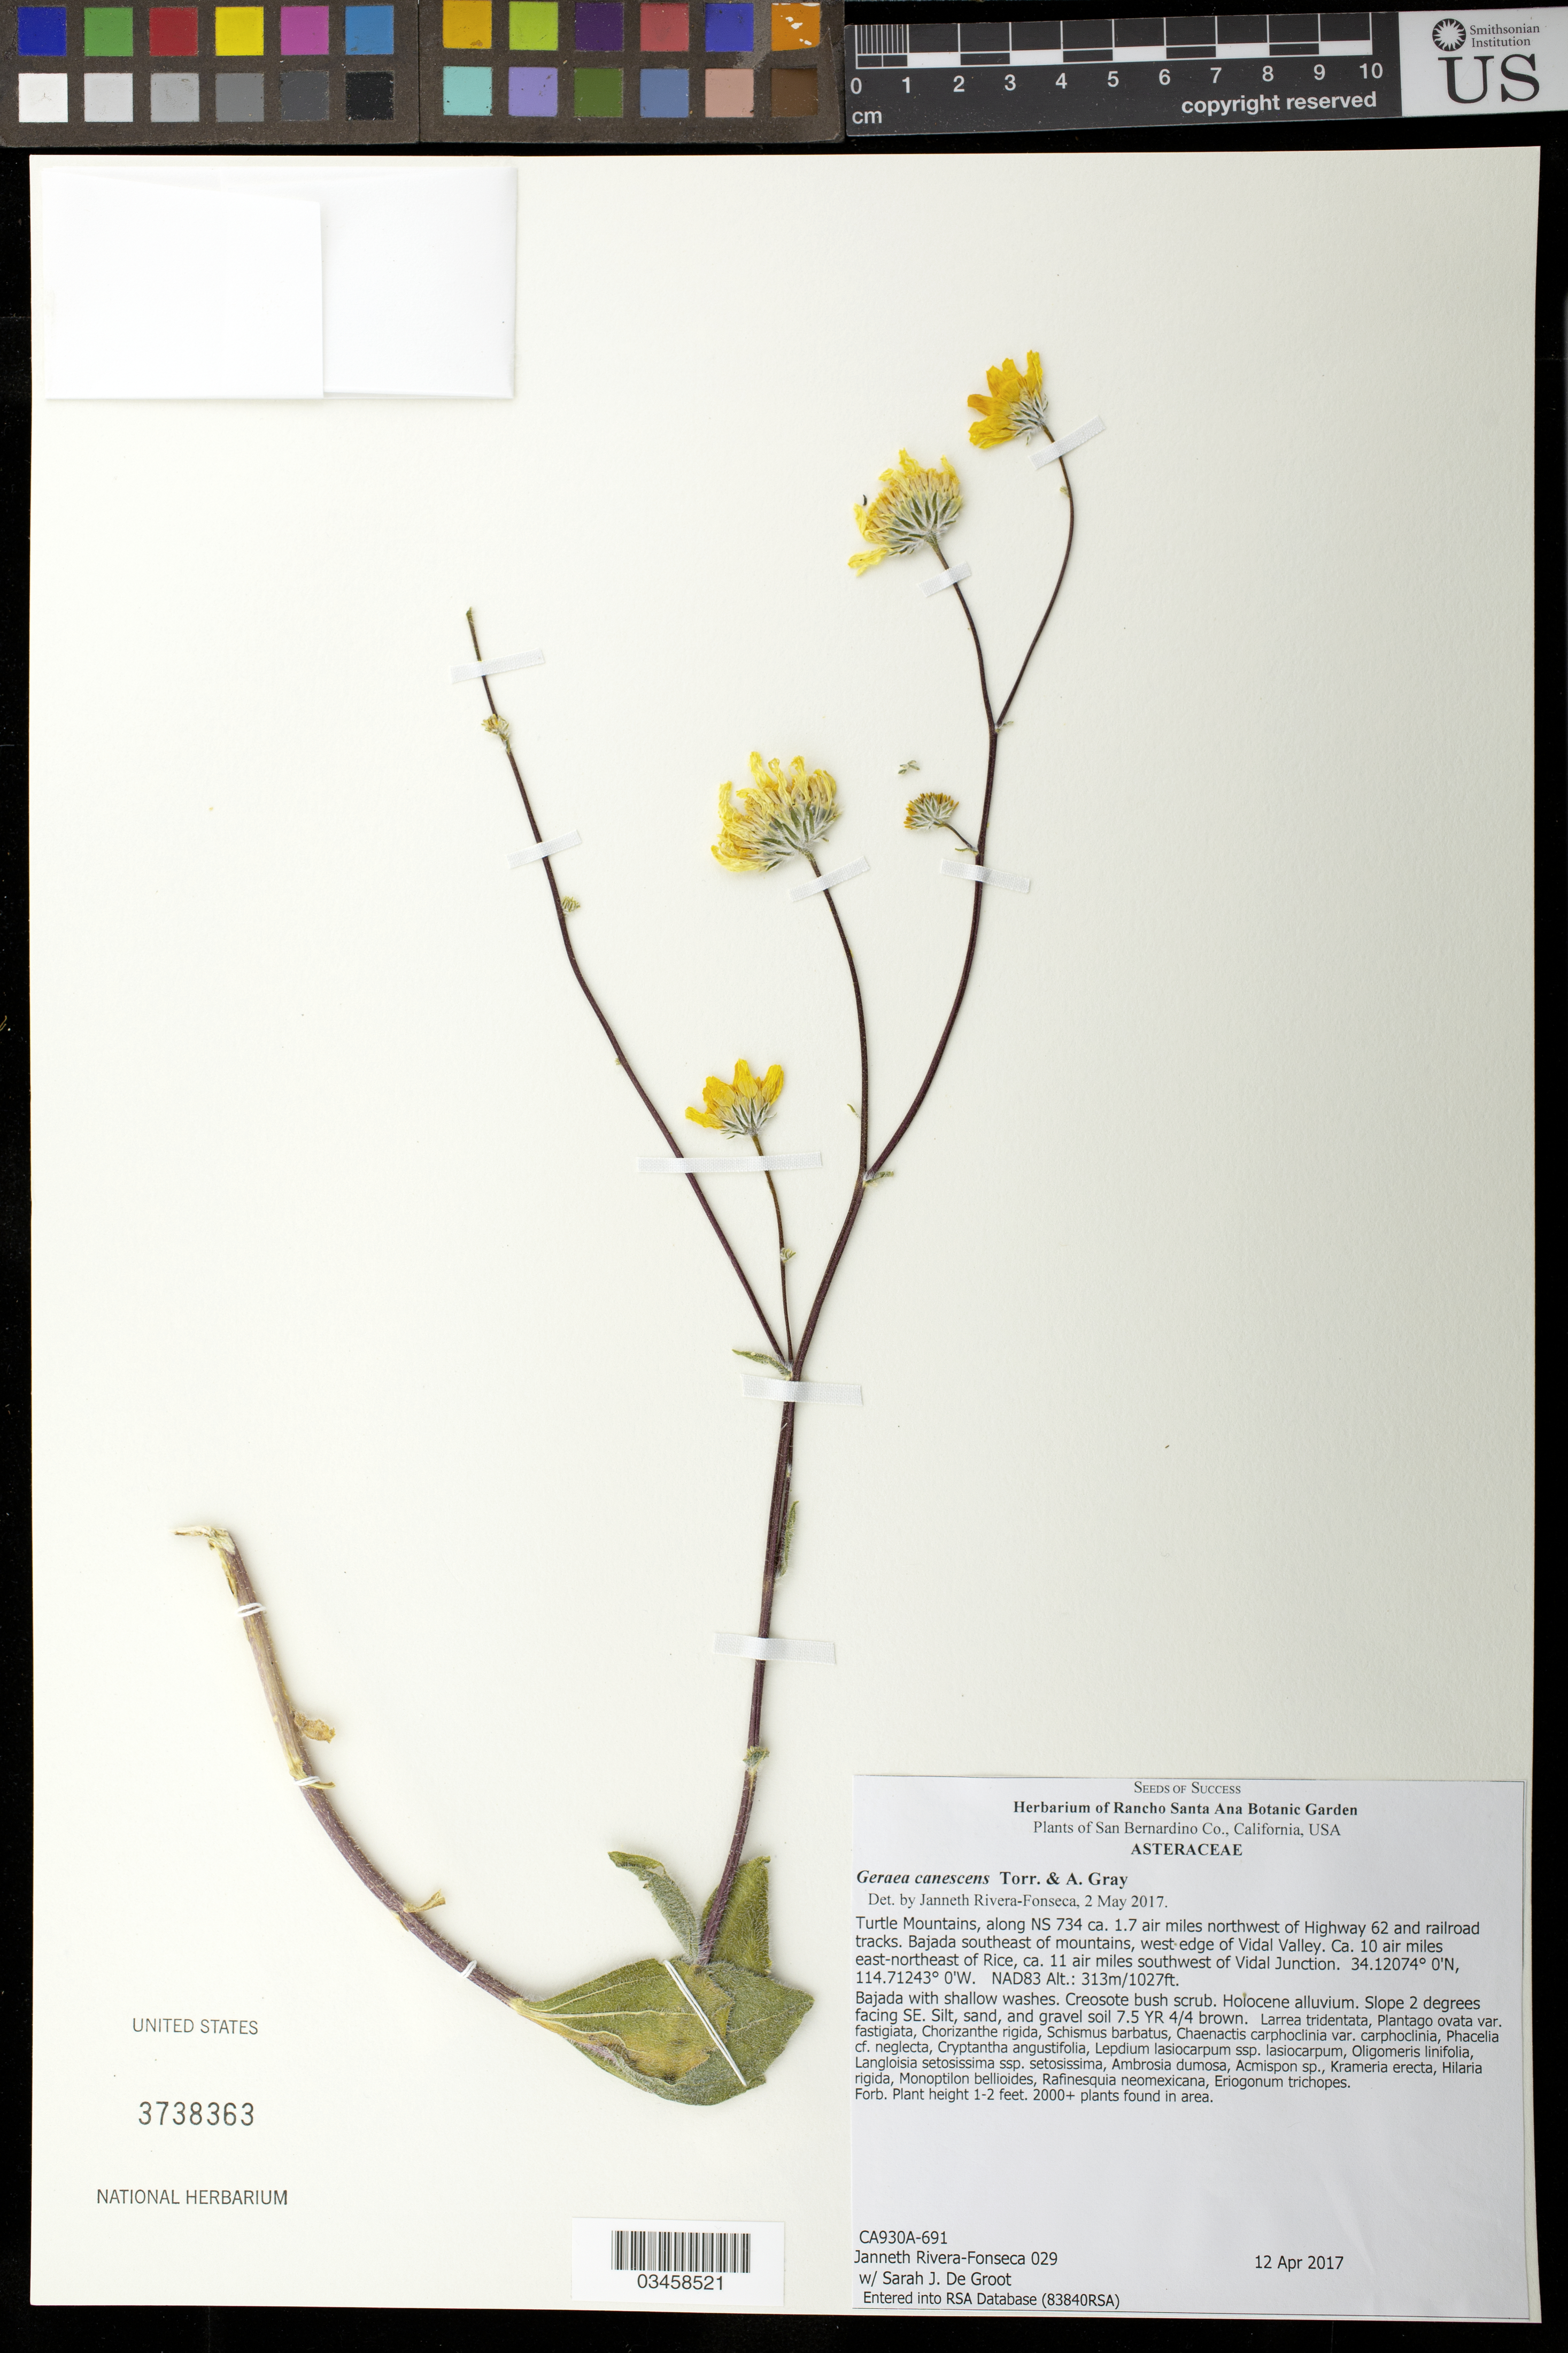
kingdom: Plantae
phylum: Tracheophyta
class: Magnoliopsida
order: Asterales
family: Asteraceae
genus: Geraea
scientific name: Geraea canescens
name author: Torr. & A. Gray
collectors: J. Rivera-Fonseca & S. De Groot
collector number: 029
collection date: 2017-04-12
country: United States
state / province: California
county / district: San Bernardino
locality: Turtle Mts, along NS 734, 1.7 air mi. NW of Hwy 62 and railroad tracks, west edge of Vidal Valley, 10 air mi. ENE of Rice, 11 air mi. SW of Vidal Junction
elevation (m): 313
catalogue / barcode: US 3738363